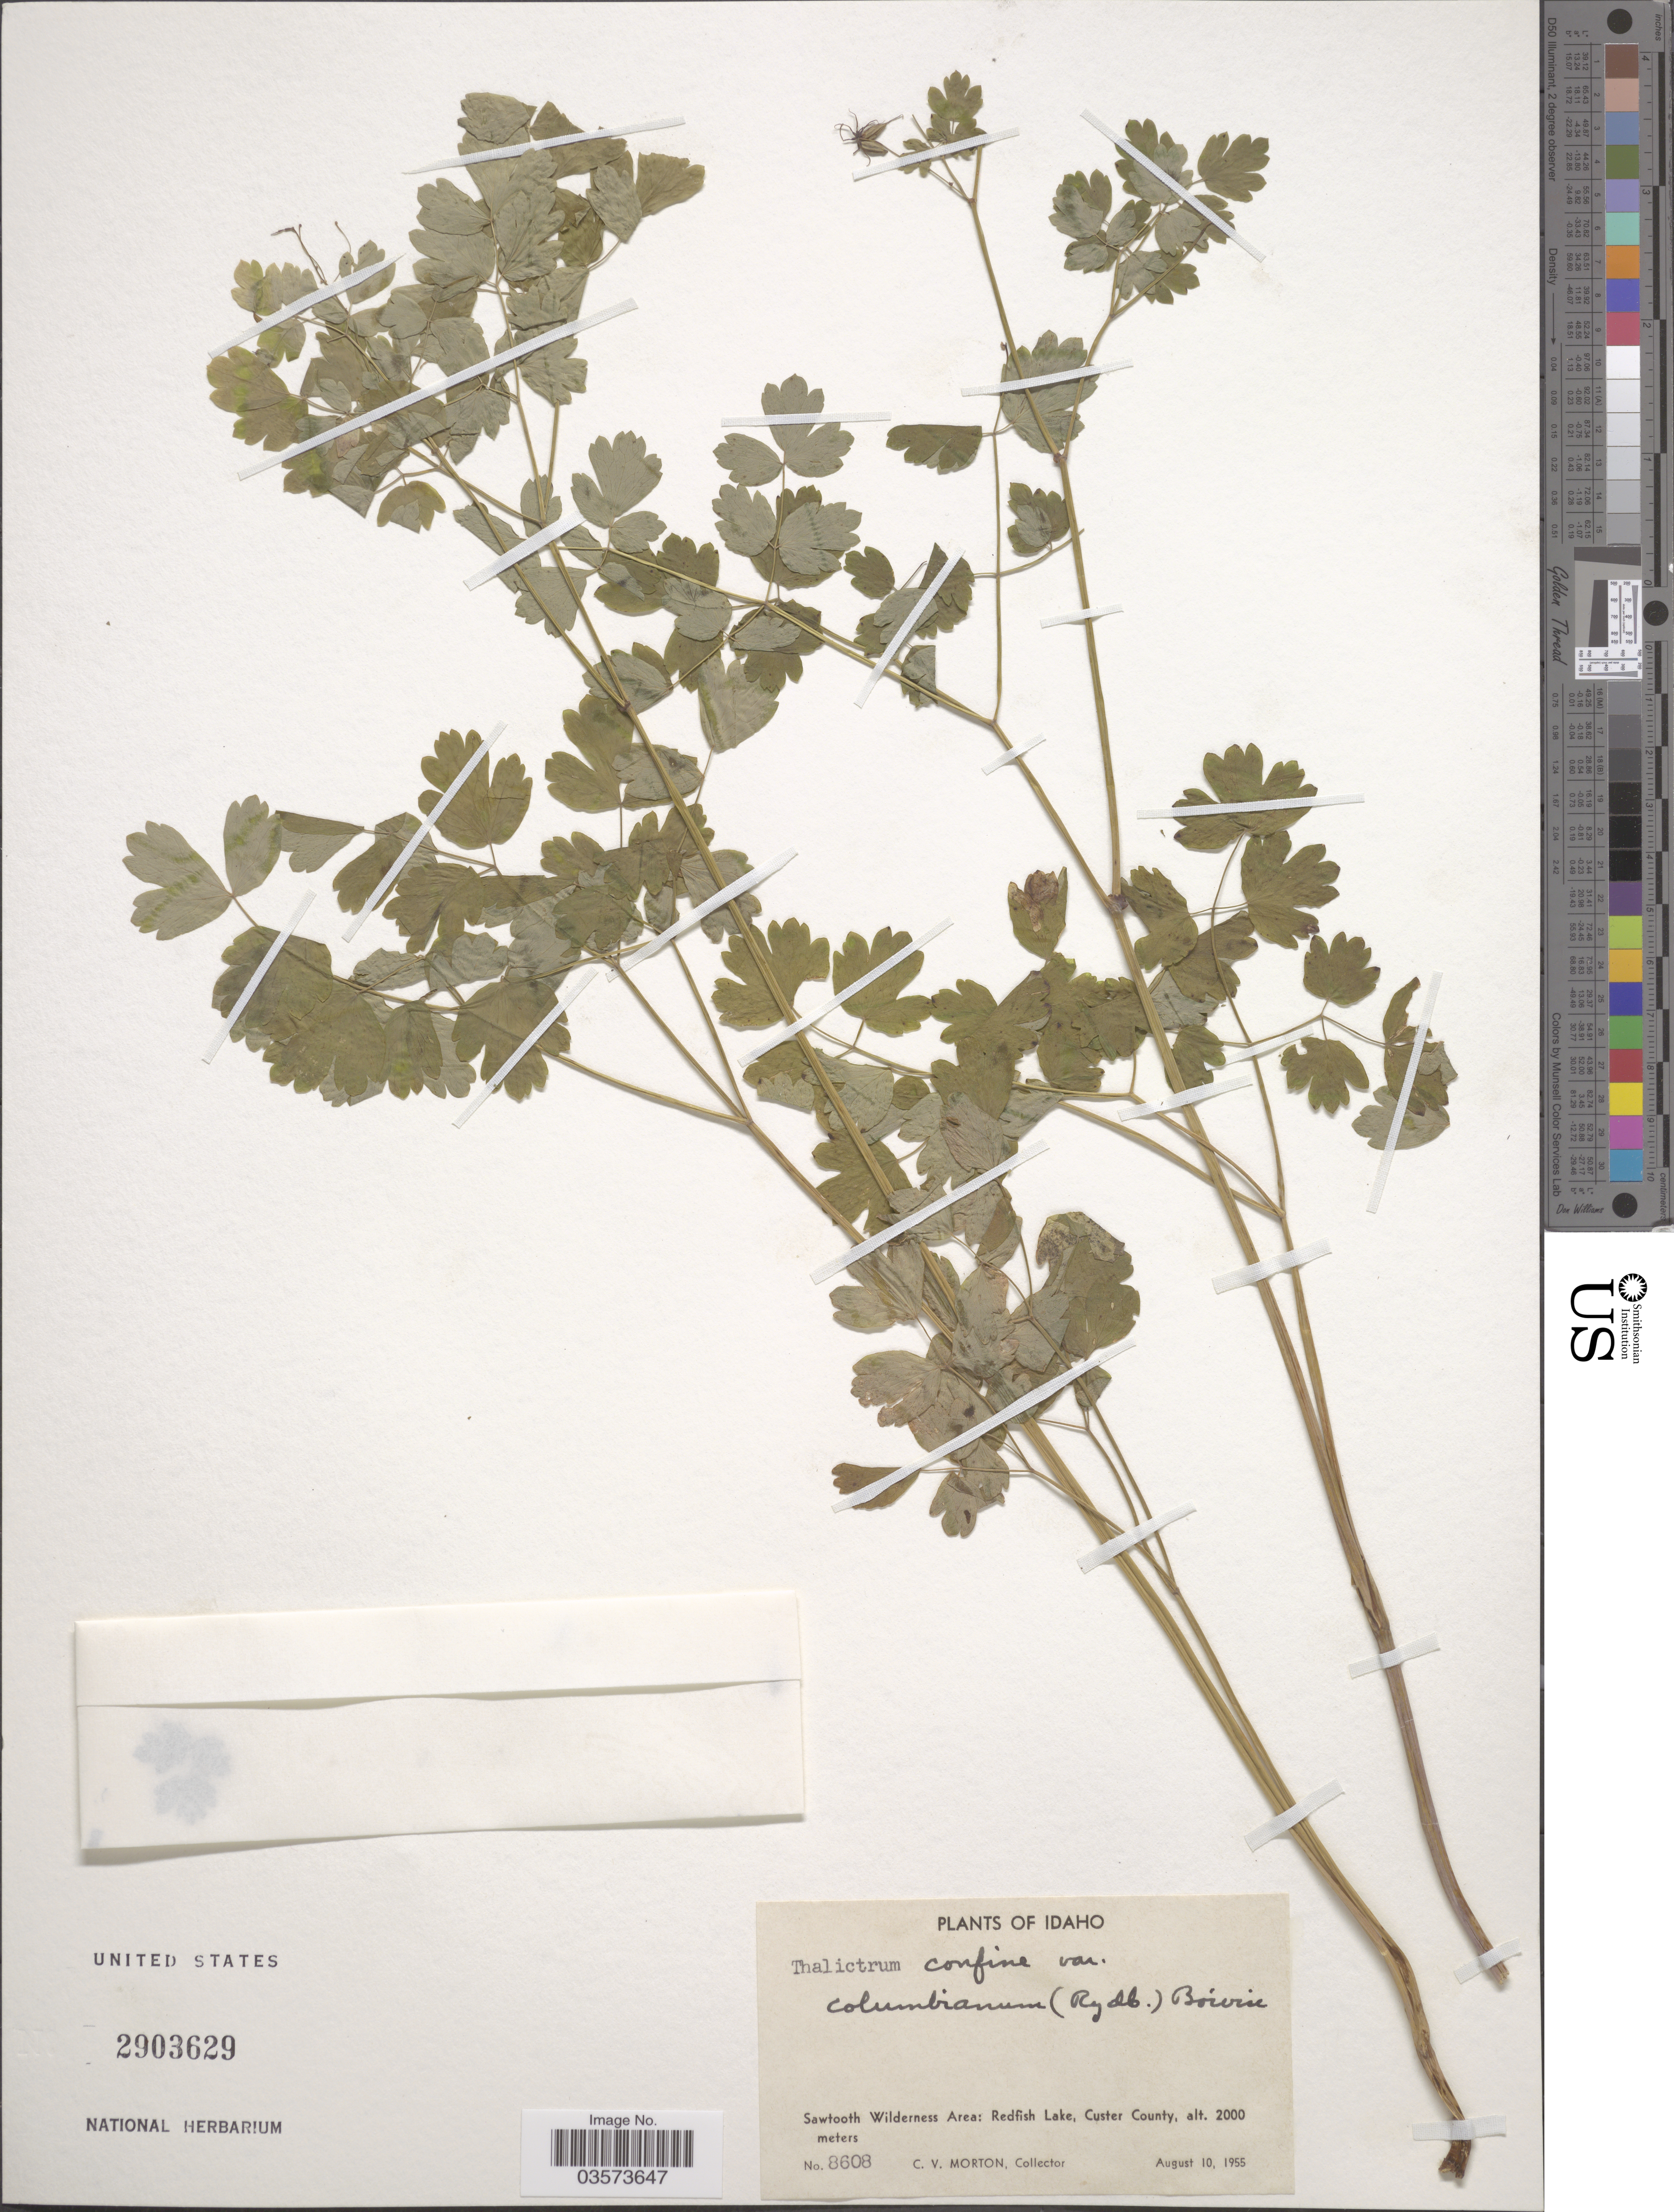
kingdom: Plantae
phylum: Tracheophyta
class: Magnoliopsida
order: Ranunculales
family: Ranunculaceae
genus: Thalictrum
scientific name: Thalictrum confine var. columbianum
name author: (Rydb.) B. Boivin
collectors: C. V. Morton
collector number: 8608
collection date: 1955-08-10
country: United States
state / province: Idaho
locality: Sawtooth Wilderness Area: Redfish Lake, Custer County.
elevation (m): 2000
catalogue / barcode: US 2903629